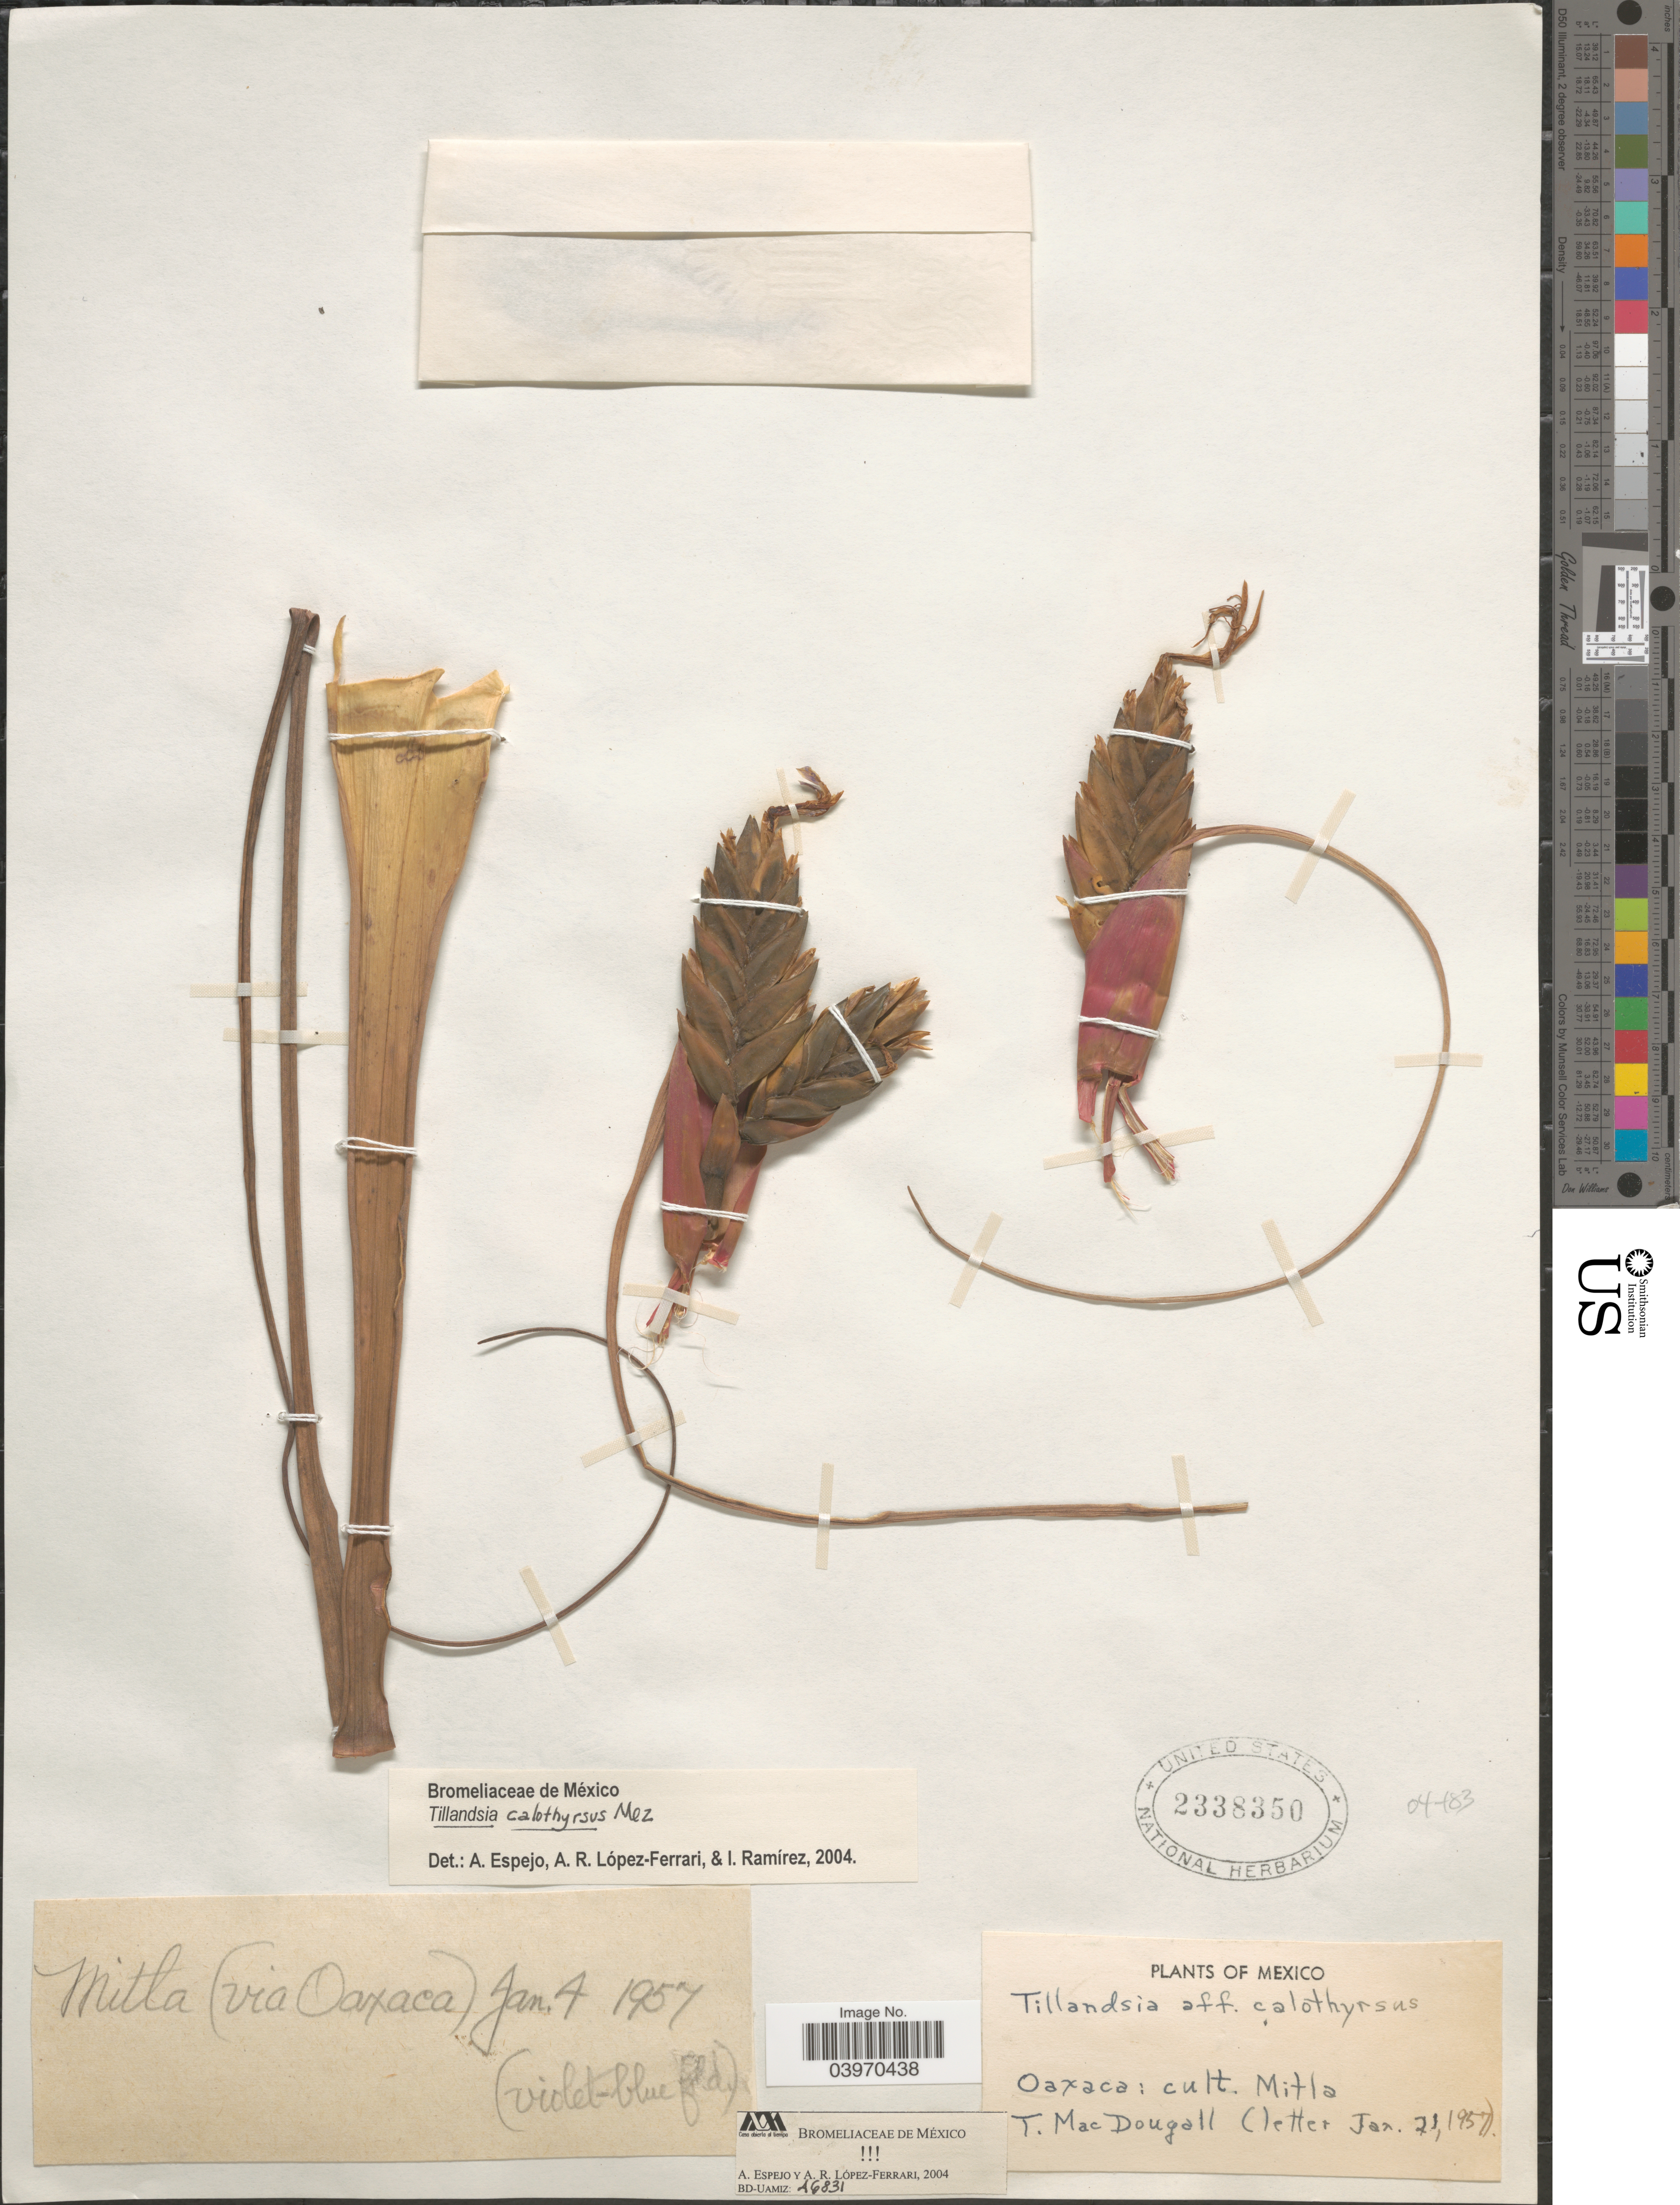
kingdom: Plantae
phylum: Tracheophyta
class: Liliopsida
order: Poales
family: Bromeliaceae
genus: Tillandsia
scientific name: Tillandsia calothyrsus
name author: Mez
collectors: T. B. MacDougall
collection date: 1957-01-04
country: Mexico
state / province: Oaxaca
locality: Cult. Mitla (via Oaxaca).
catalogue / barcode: US 2338350